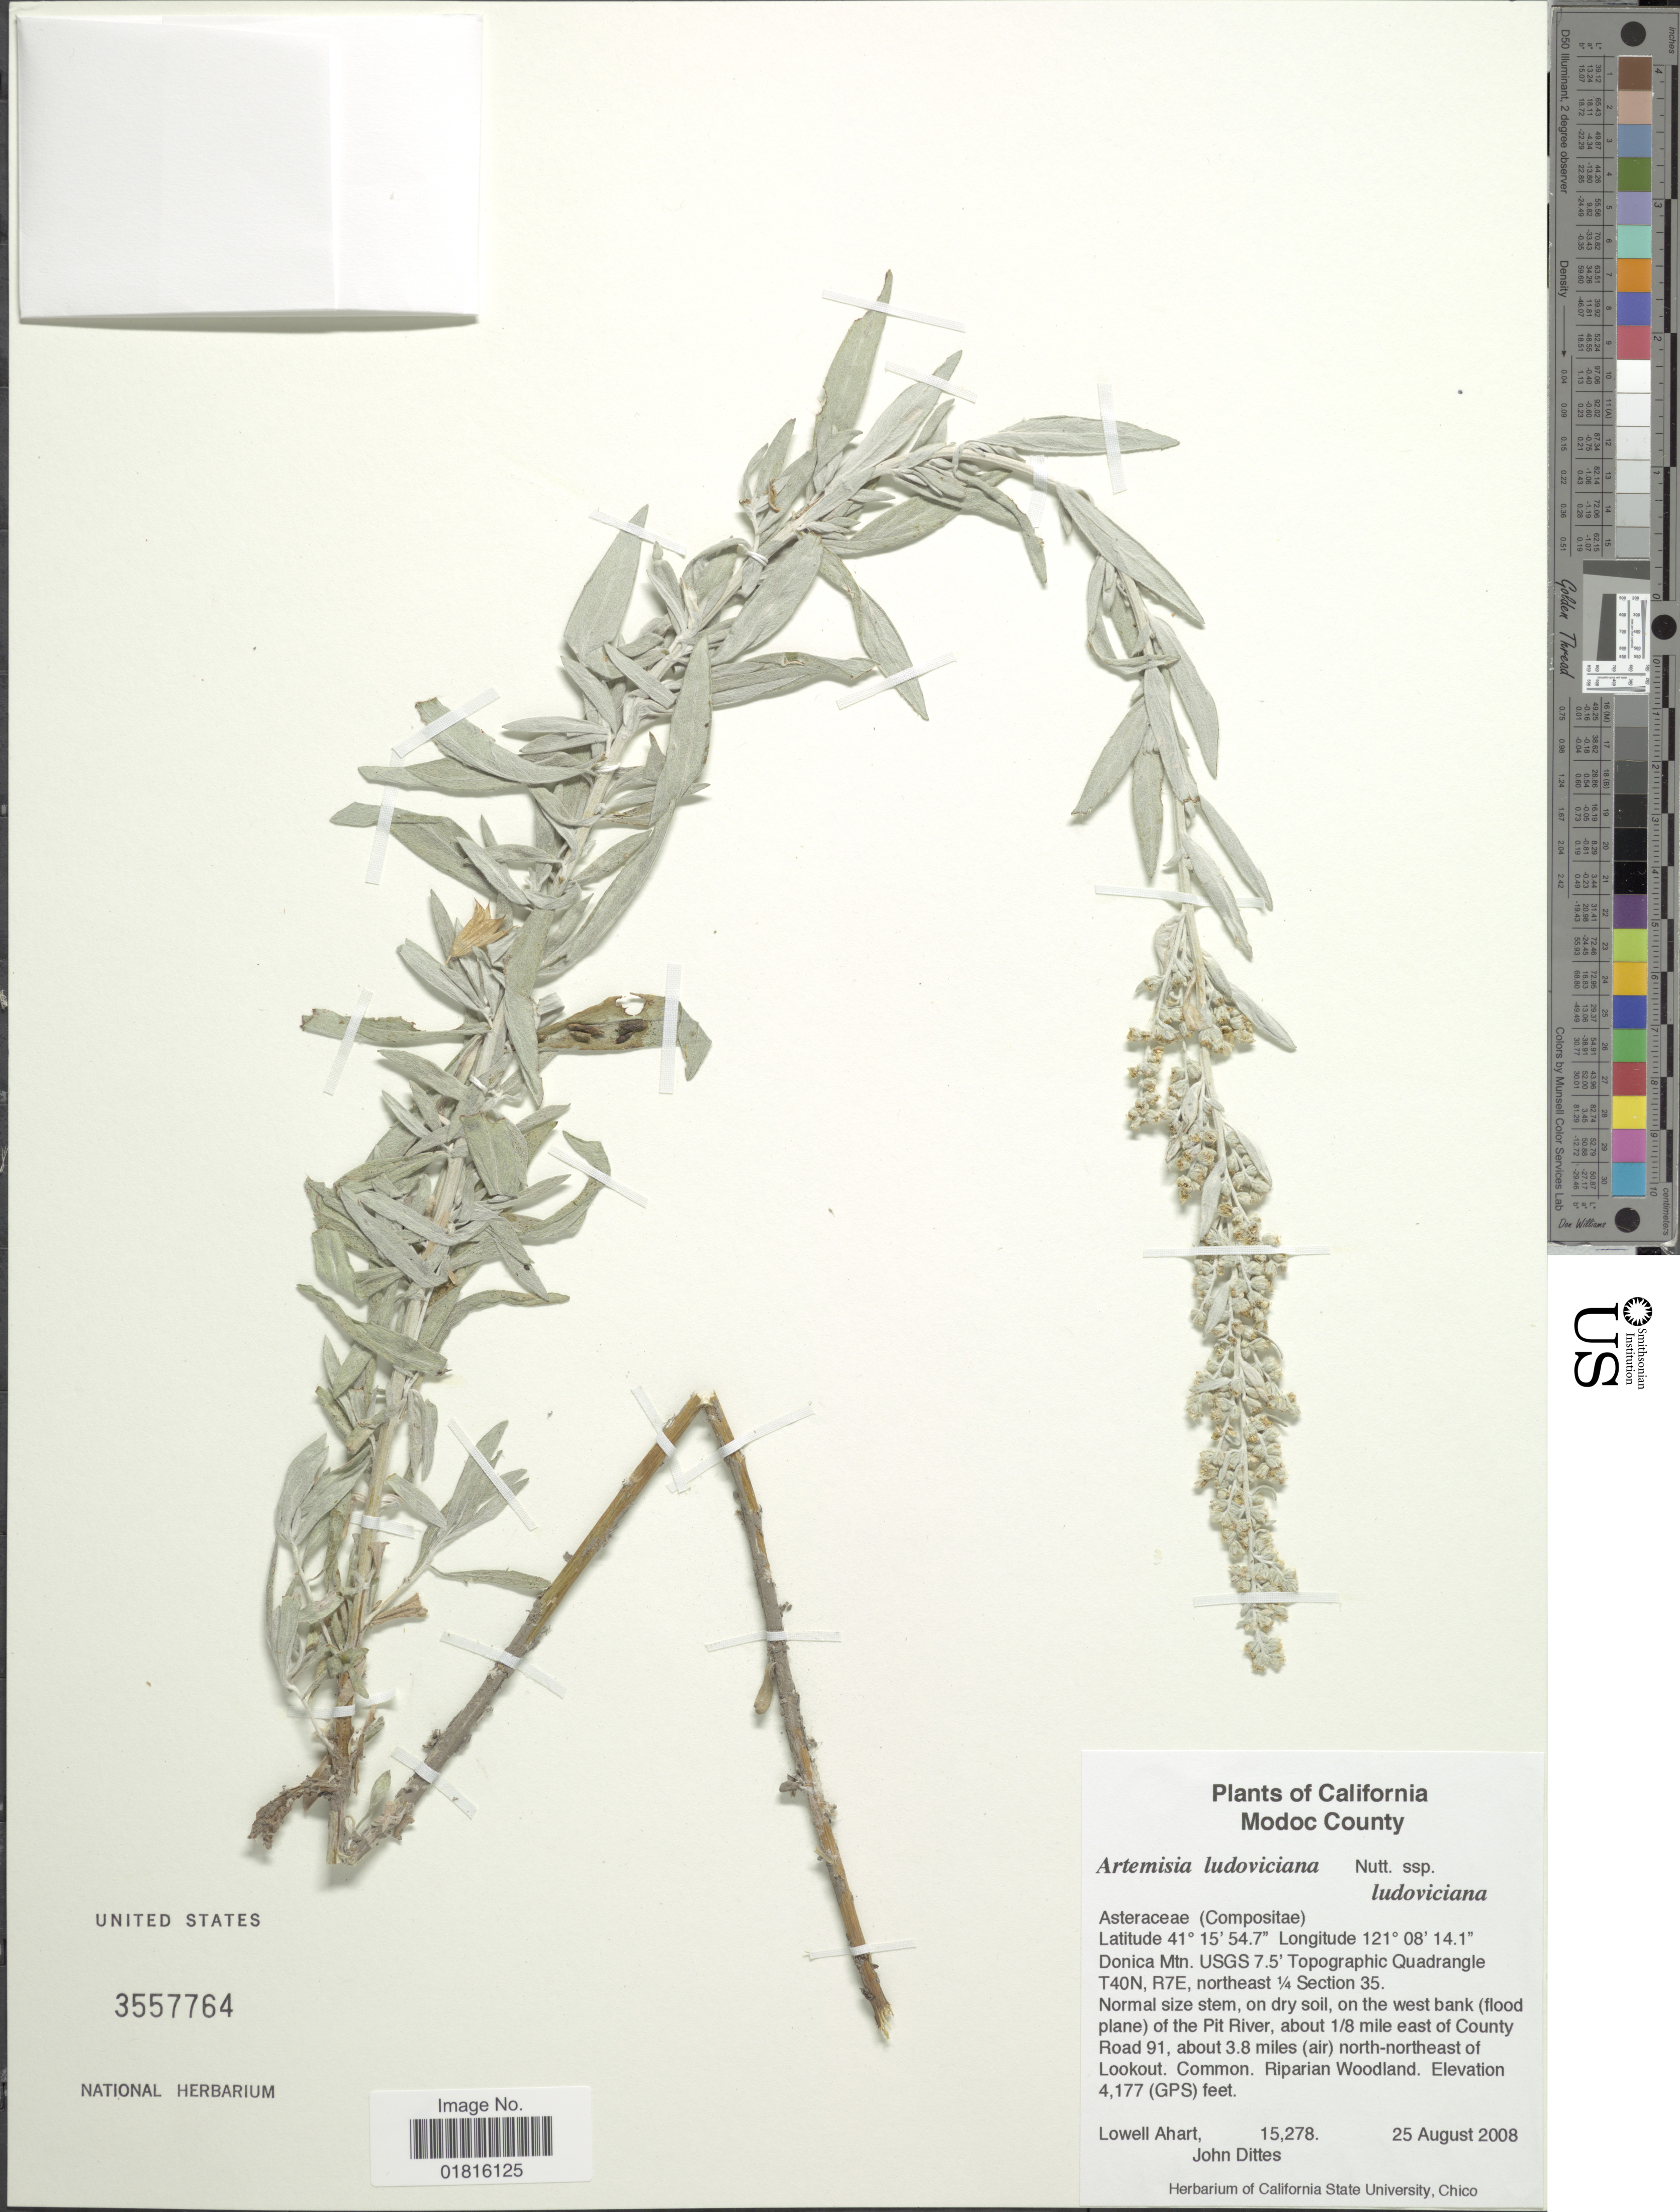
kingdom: Plantae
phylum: Tracheophyta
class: Magnoliopsida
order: Asterales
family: Asteraceae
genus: Artemisia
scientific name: Artemisia ludoviciana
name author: Nutt.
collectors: L. Ahart & J. Dittes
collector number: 15278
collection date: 2008-08-25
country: United States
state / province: California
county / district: Modoc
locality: Modoc County, Donica Mtn. USGS 7.5' Topographic Quadrangle T40N, R7E, northeast ¼ Section 35, on the west bank (flood plane) of the Pit River, about 1/8 mile east of County Road 91, about 3.8 miles (air) north-northeast of Lookout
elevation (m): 1273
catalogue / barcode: US 3557764